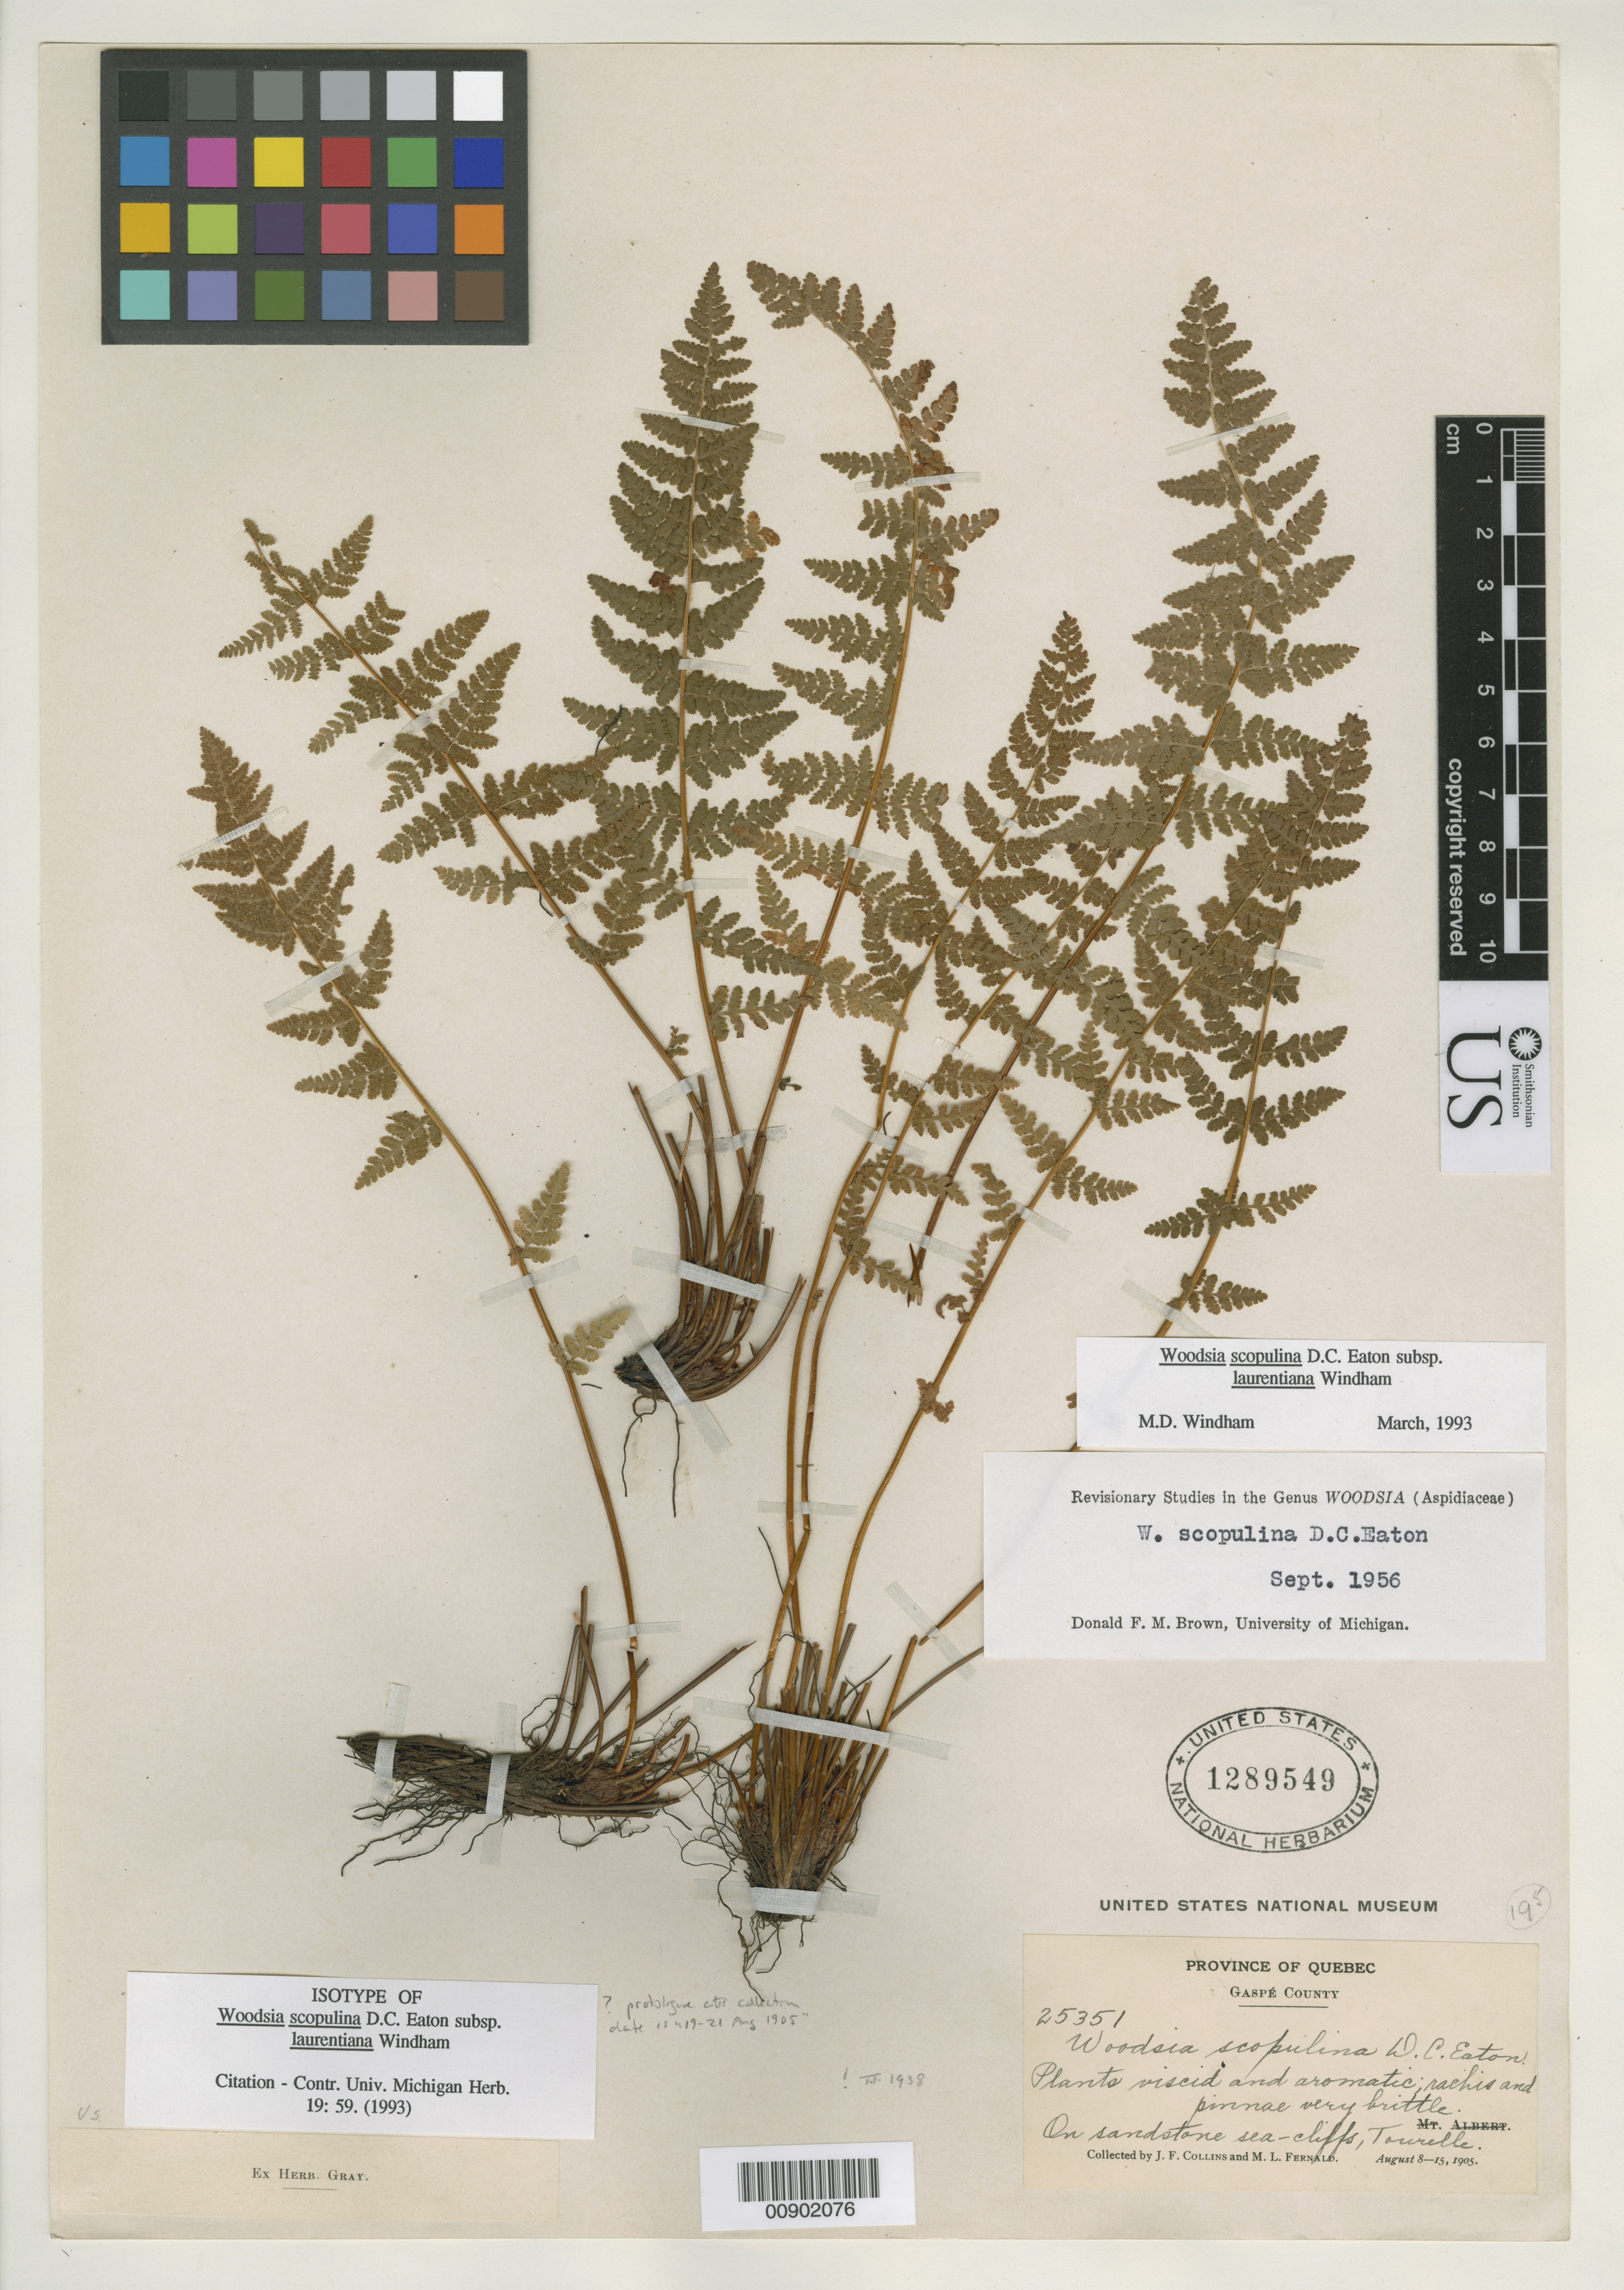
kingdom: Plantae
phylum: Tracheophyta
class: Polypodiopsida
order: Polypodiales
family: Woodsiaceae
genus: Woodsia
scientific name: Woodsia scopulina subsp. laurentiana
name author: Windham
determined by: Windham, M. D., (UT)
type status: Possible Isotype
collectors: J. Collins & M. L. Fernald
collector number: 25351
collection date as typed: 08 Aug 1905 to 15 Aug 1905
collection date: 1905-08-08/1905-08-15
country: Canada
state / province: Quebec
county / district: Gaspé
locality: On sandstone sea-cliffs, Tourelle.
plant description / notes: US sheet annotated & cited as isotype but collection date on label (August 8-15, 1905) does not match collection date cited in protologue ("19-21 Aug 1905").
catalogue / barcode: US 1289549